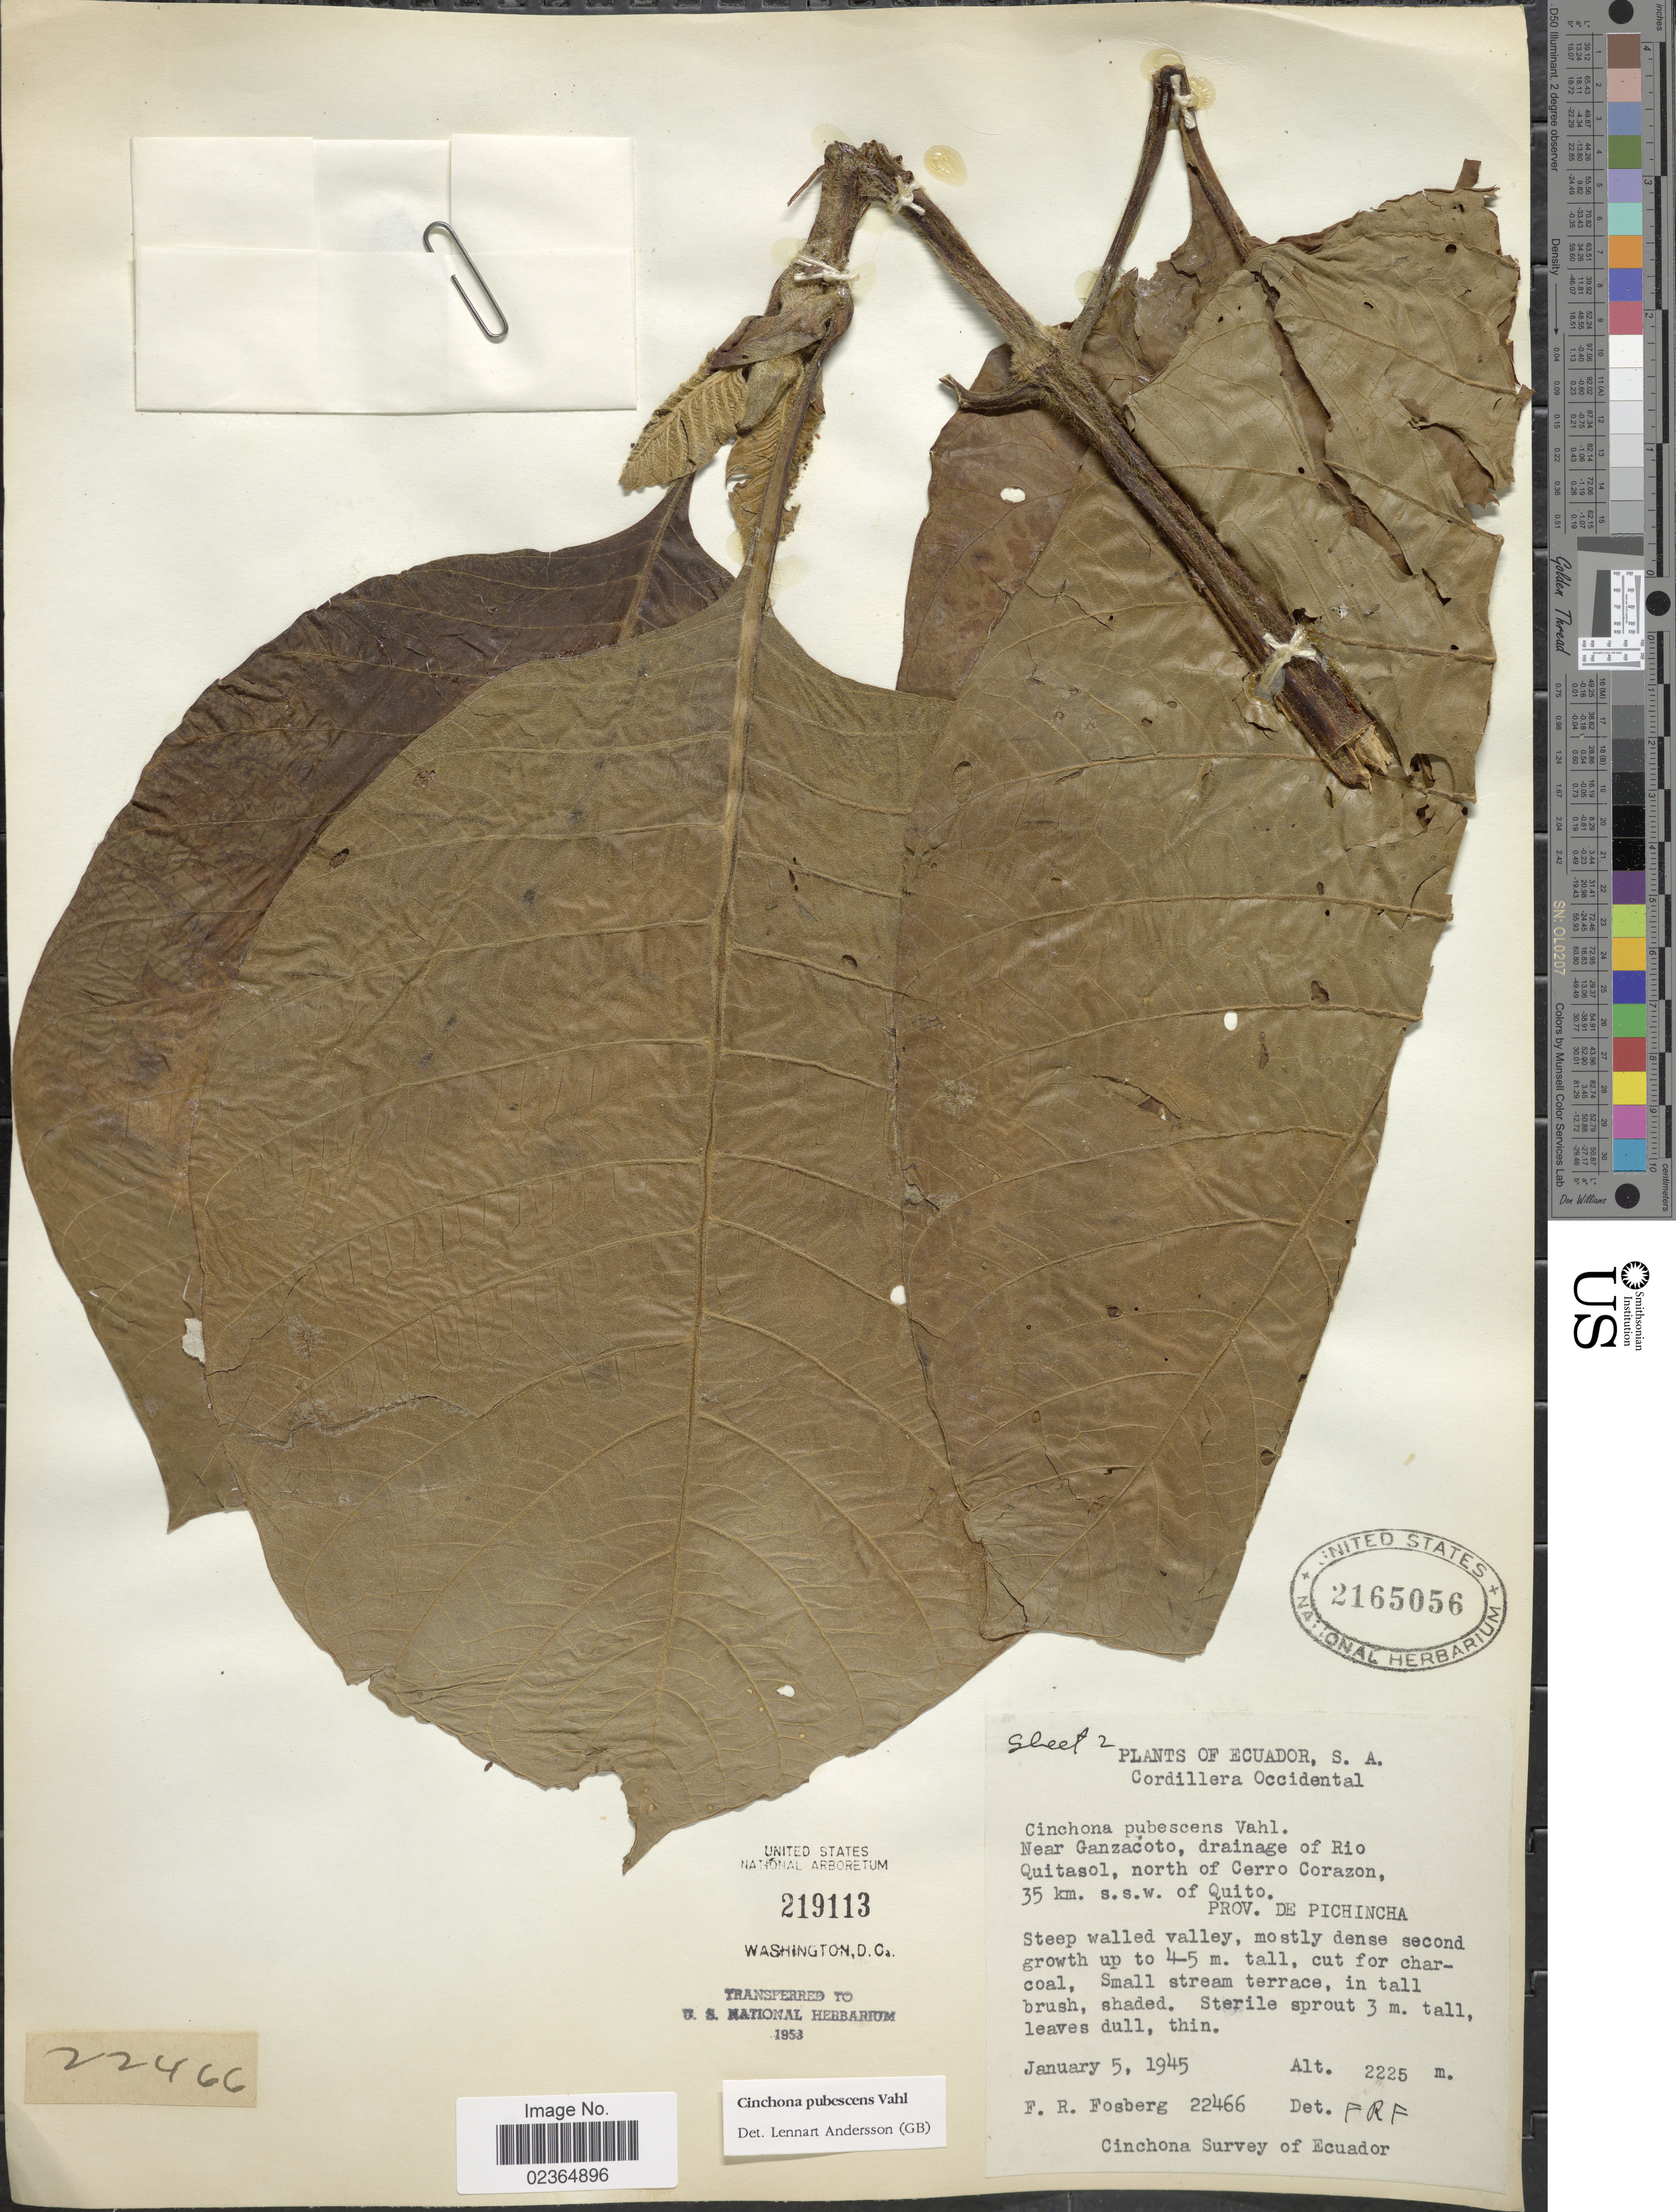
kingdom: Plantae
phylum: Tracheophyta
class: Magnoliopsida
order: Gentianales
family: Rubiaceae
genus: Cinchona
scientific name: Cinchona pubescens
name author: Vahl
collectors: F. R. Fosberg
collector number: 22466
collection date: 1945-01-05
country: Ecuador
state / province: Pichincha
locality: Cordillera Occidental. Near Ganzacoto, drainage of Rio Quitasol, north of Cerro Corazon, 35 km. s.s.w. of Quito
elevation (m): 2225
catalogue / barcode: US 2165056